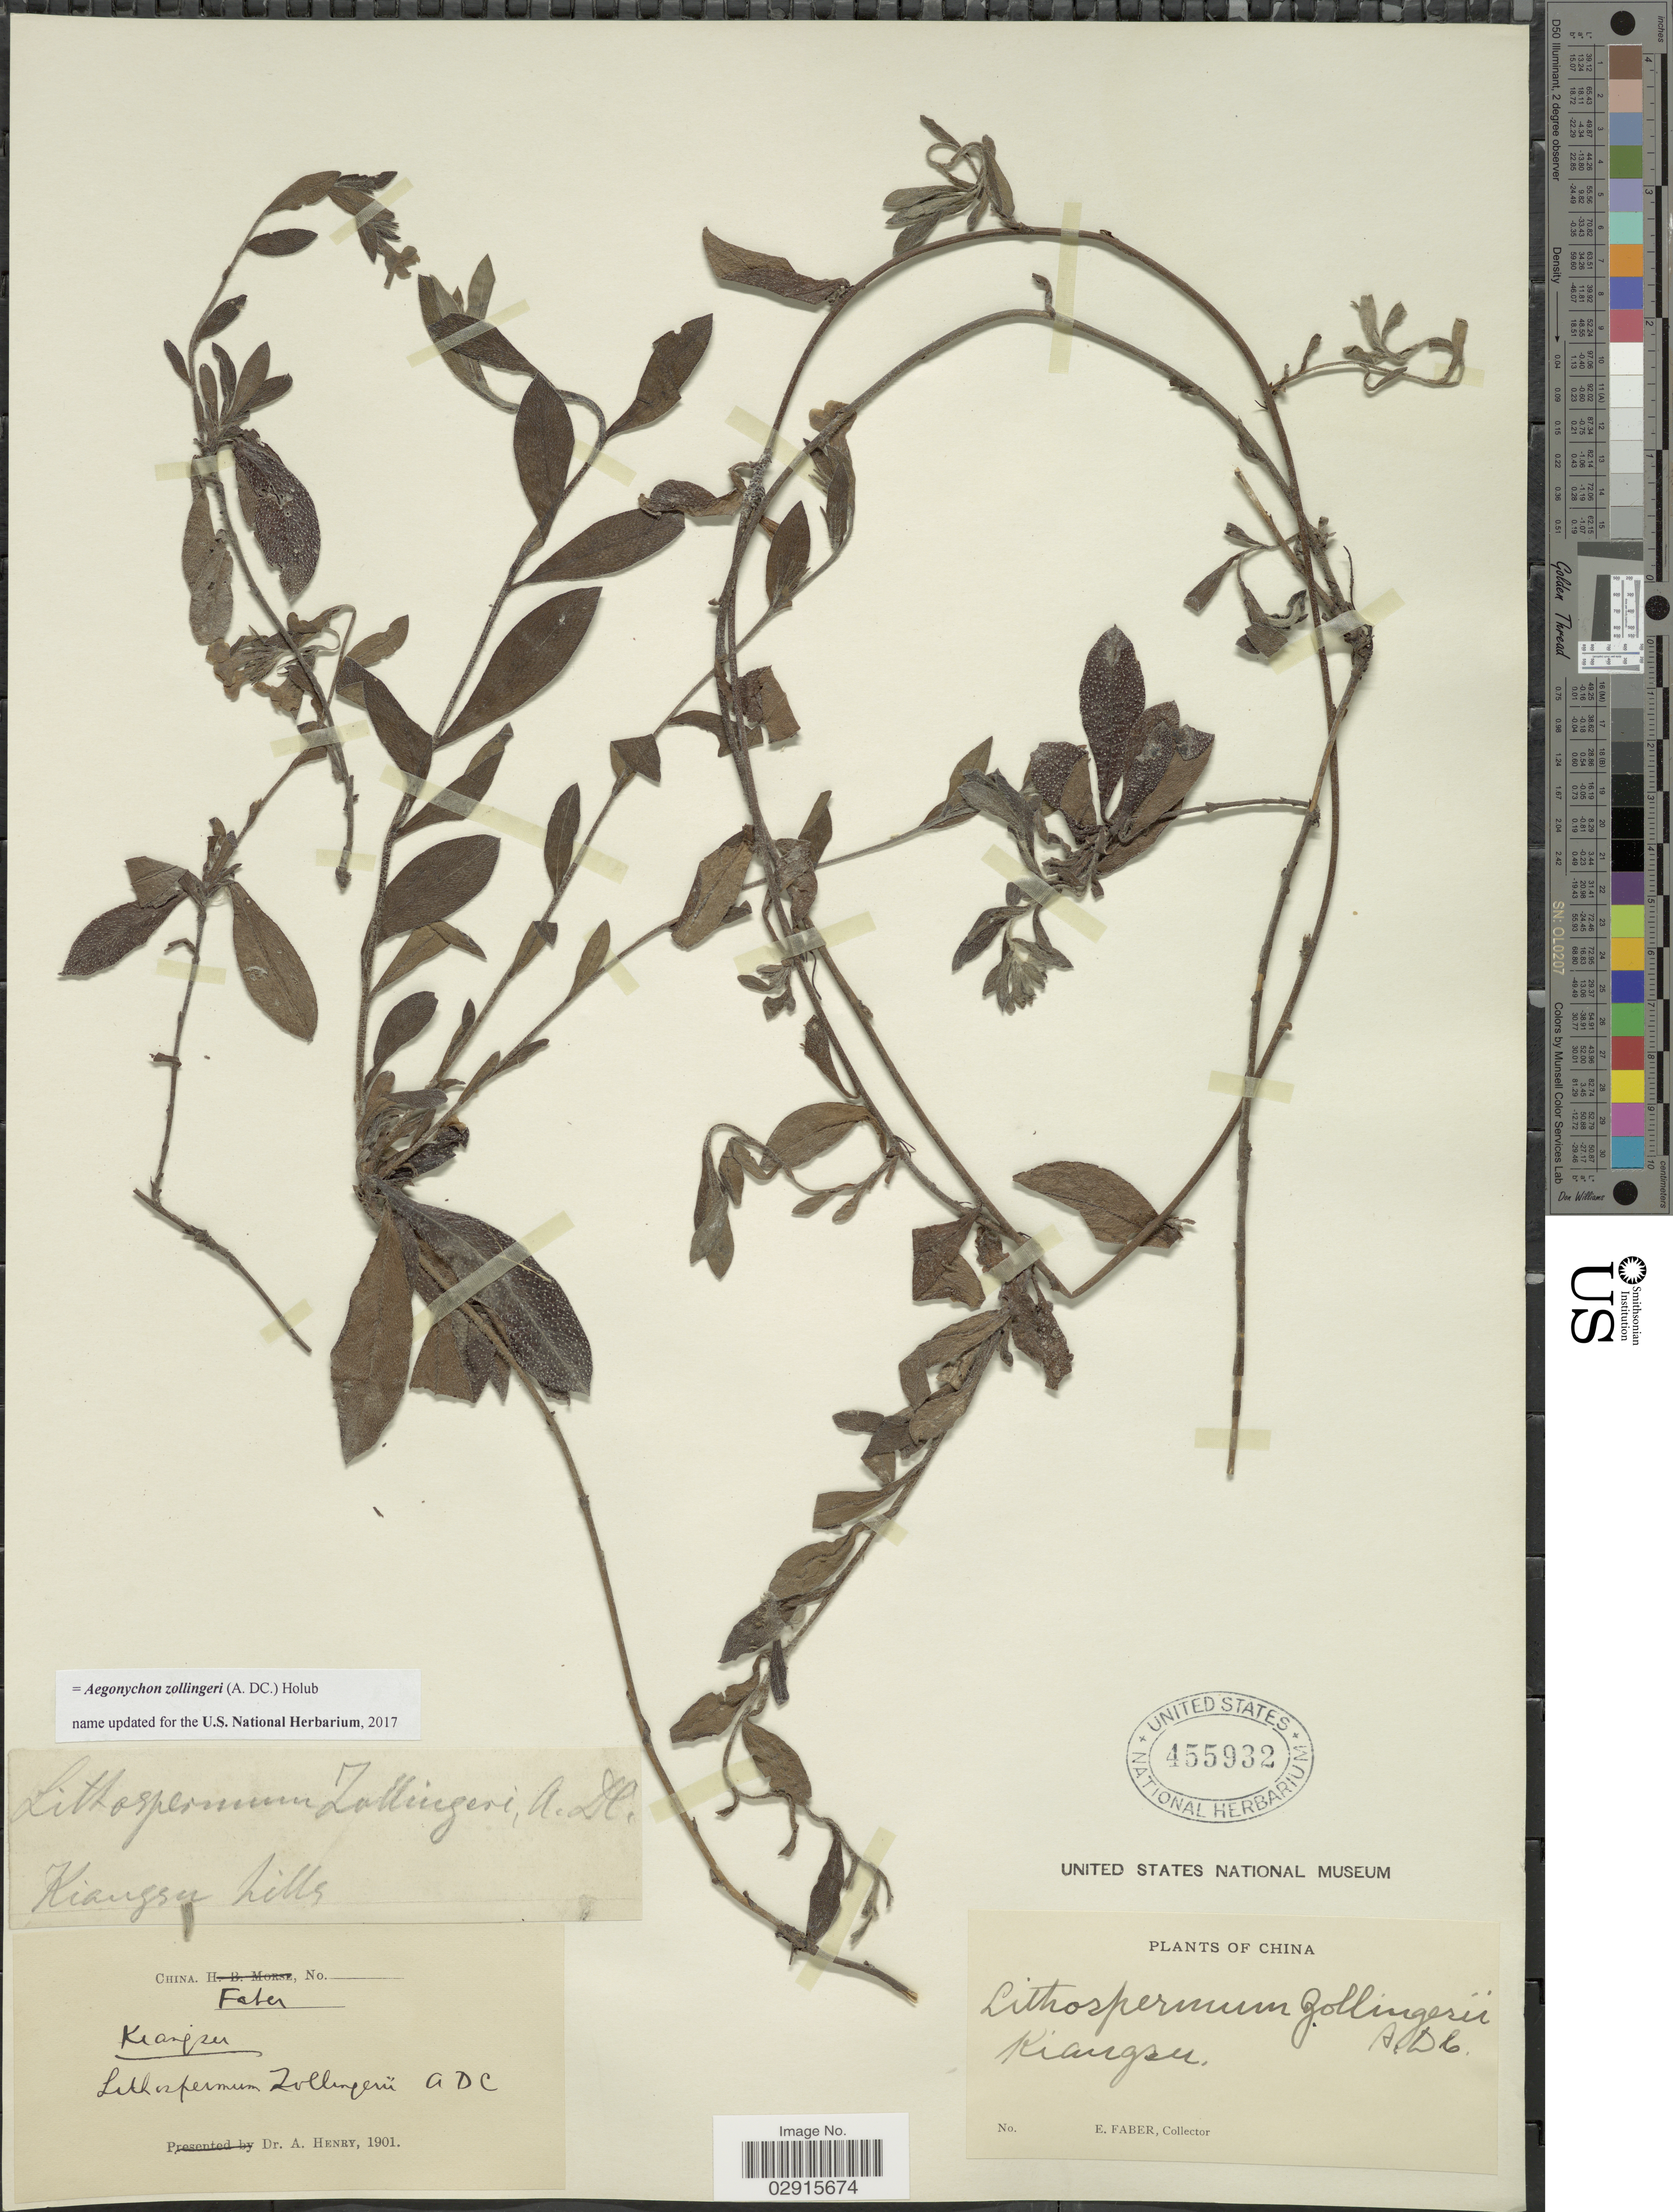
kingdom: Plantae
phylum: Tracheophyta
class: Magnoliopsida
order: Boraginales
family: Boraginaceae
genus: Aegonychon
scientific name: Aegonychon zollingeri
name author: (A. DC.) Holub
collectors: E. Faber & A. Henry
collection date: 1901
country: China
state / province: Jiangsu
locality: Kiangsu hills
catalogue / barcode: US 455932